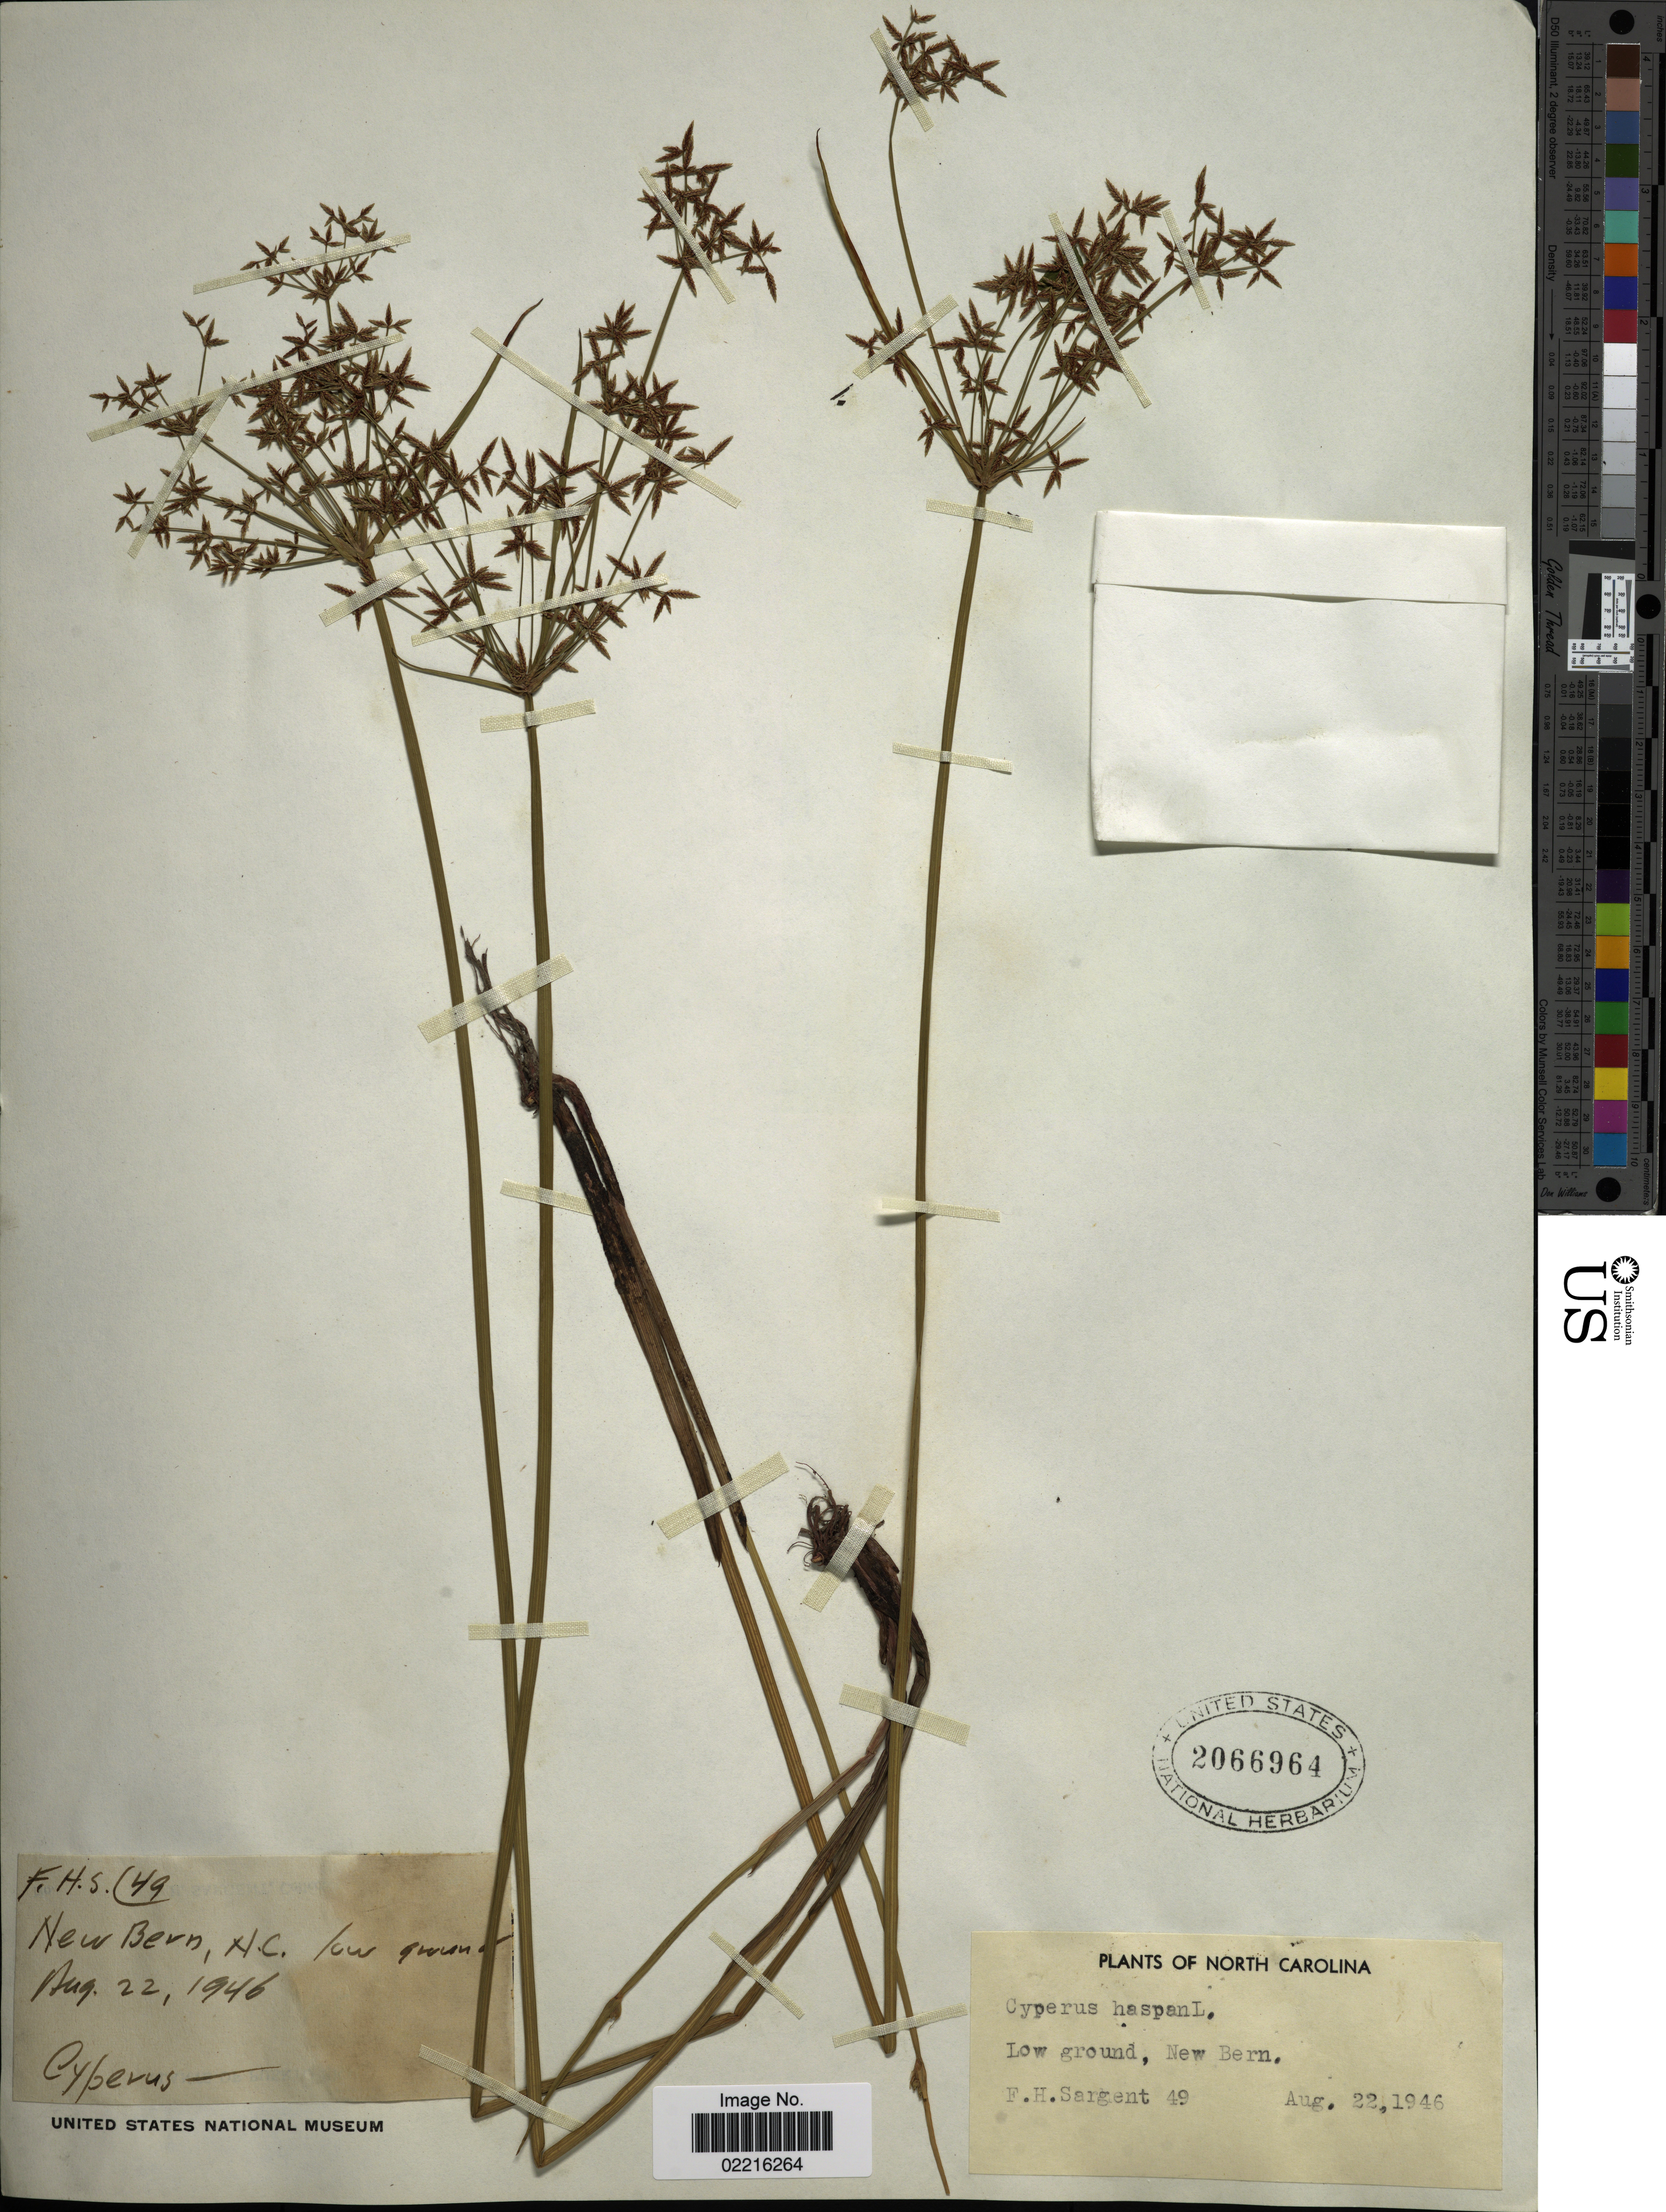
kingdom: Plantae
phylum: Tracheophyta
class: Liliopsida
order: Poales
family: Cyperaceae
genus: Cyperus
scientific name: Cyperus haspan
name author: L.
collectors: F. H. Sargent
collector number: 49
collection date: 1946-08-22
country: United States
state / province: North Carolina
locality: New Bern, N.C.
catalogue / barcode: US 2066964